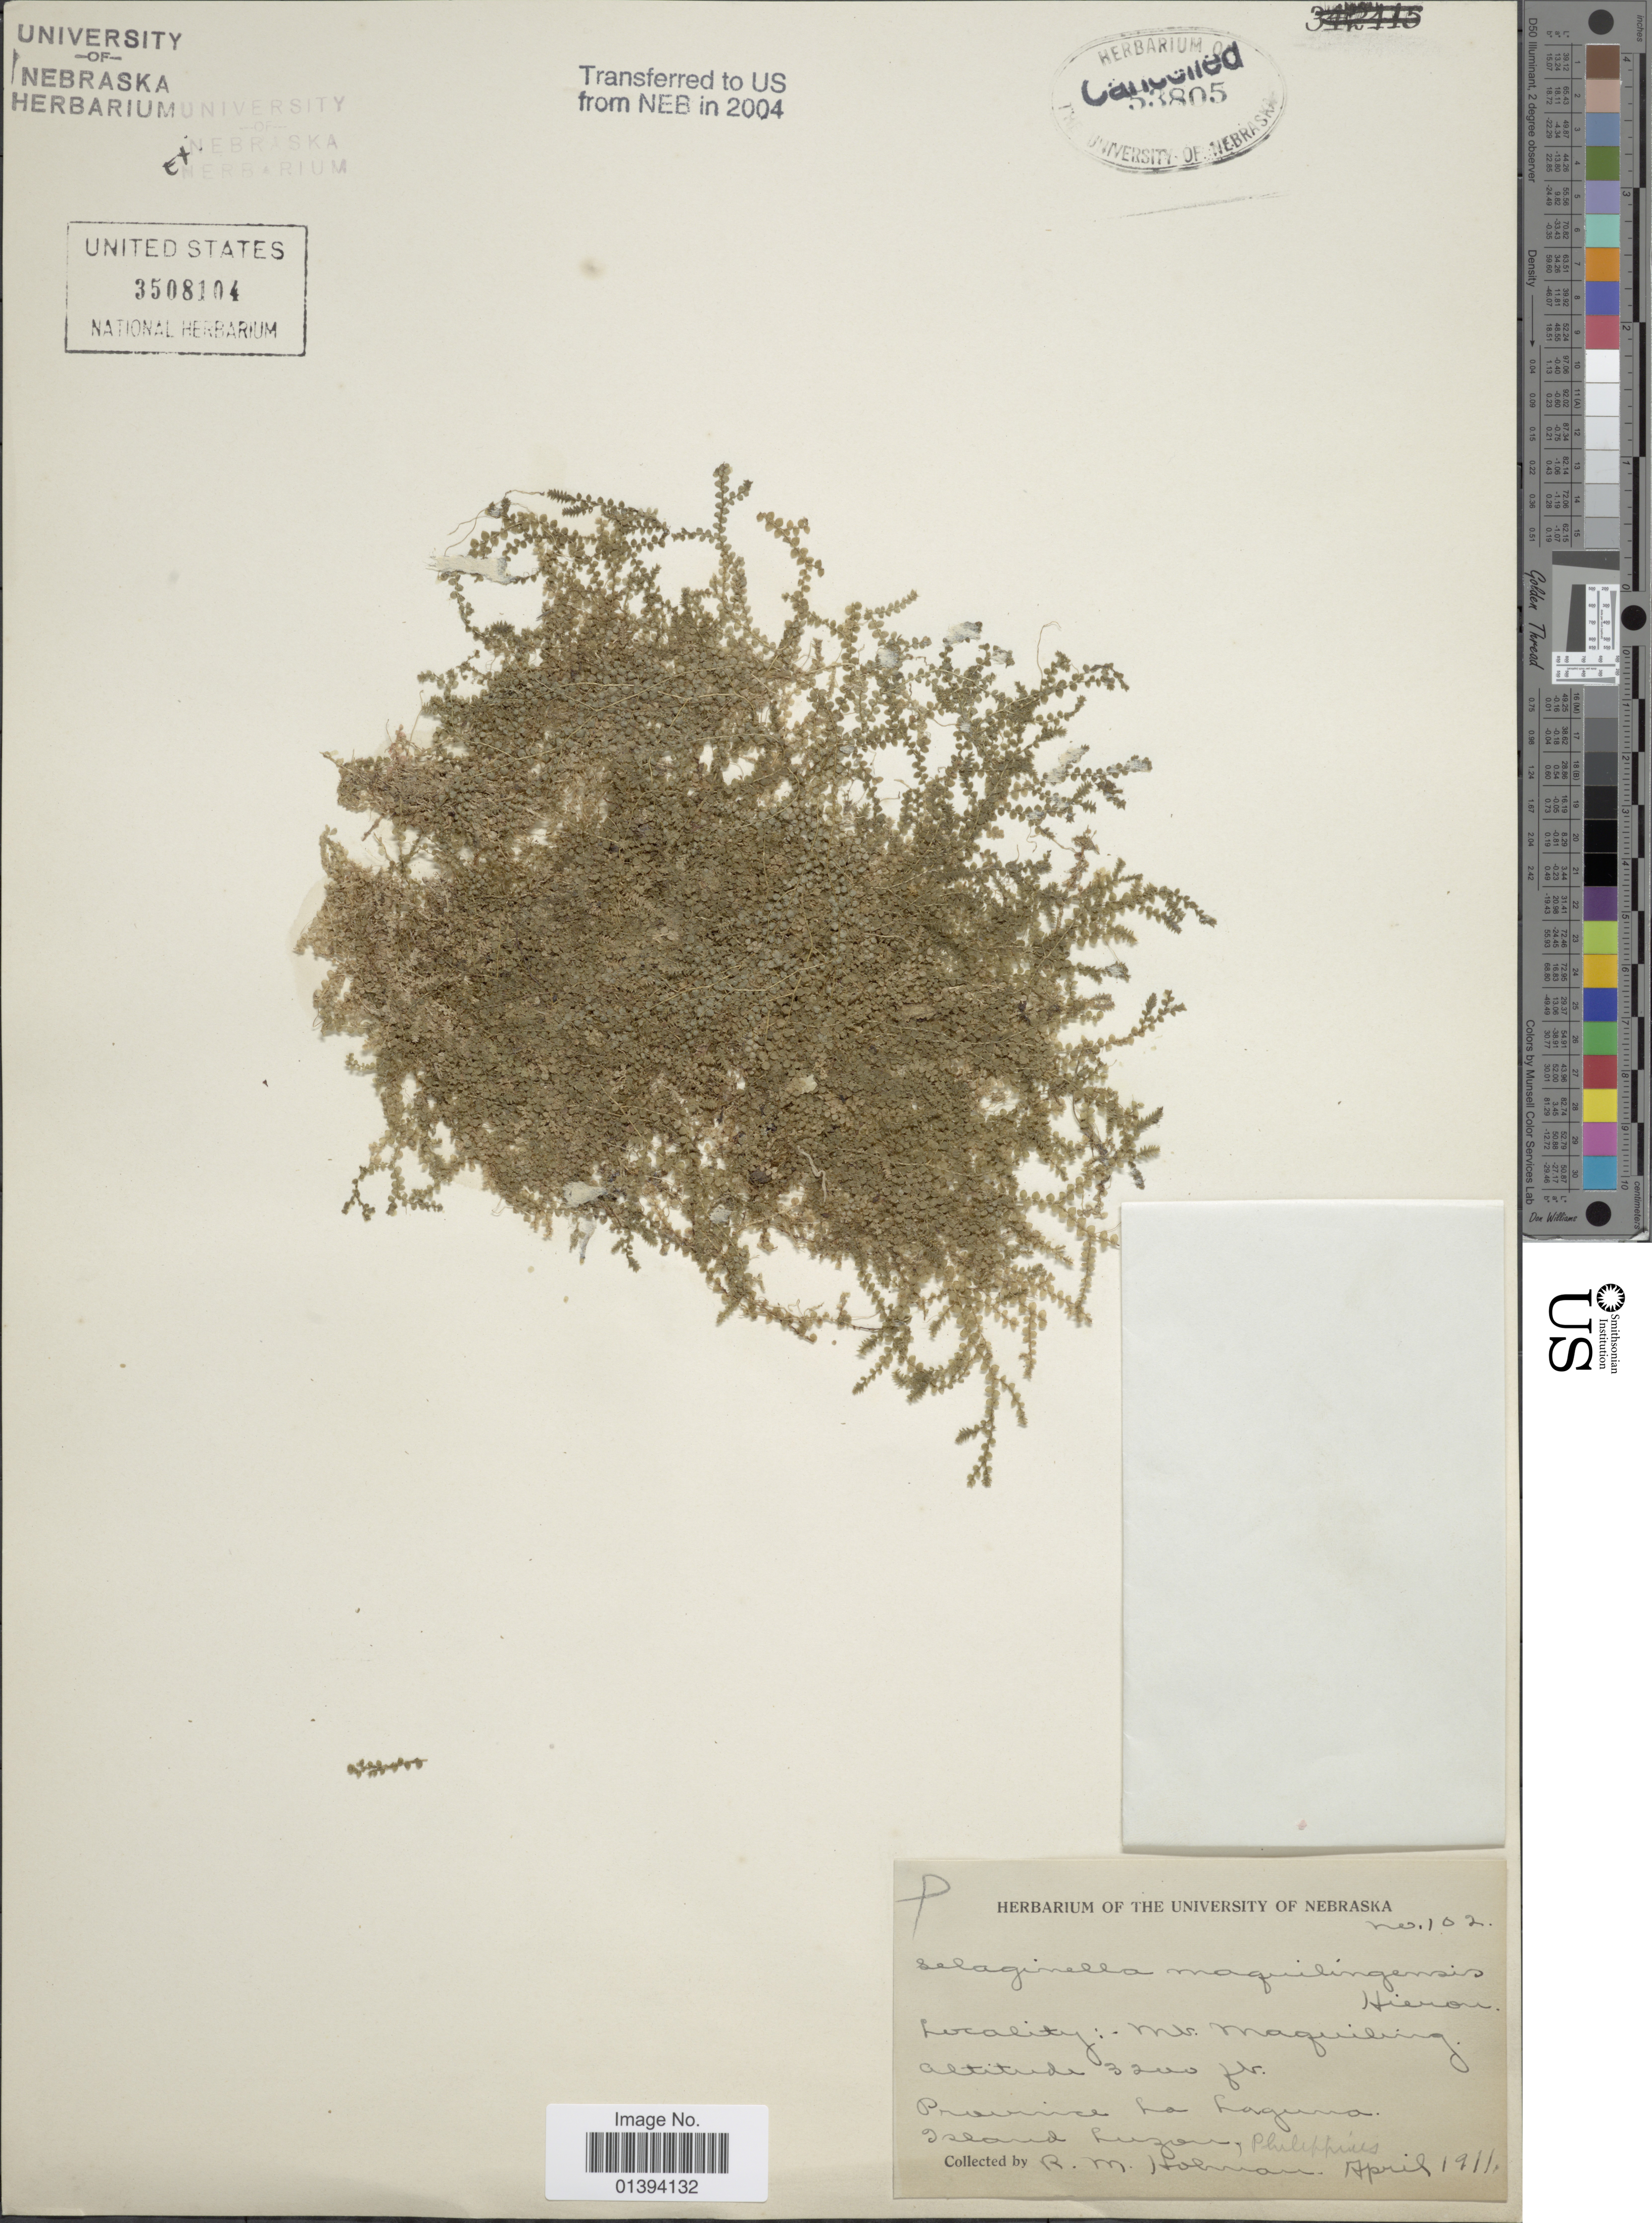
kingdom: Plantae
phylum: Tracheophyta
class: Lycopodiopsida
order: Selaginellales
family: Selaginellaceae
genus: Selaginella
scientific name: Selaginella maquilingensis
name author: Hieron.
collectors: R. Holman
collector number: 102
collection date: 1911-04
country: Philippines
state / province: Central Luzon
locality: Mt. Maquiling, province La Laguna, Island Luzon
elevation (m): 975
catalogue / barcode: US 3508104